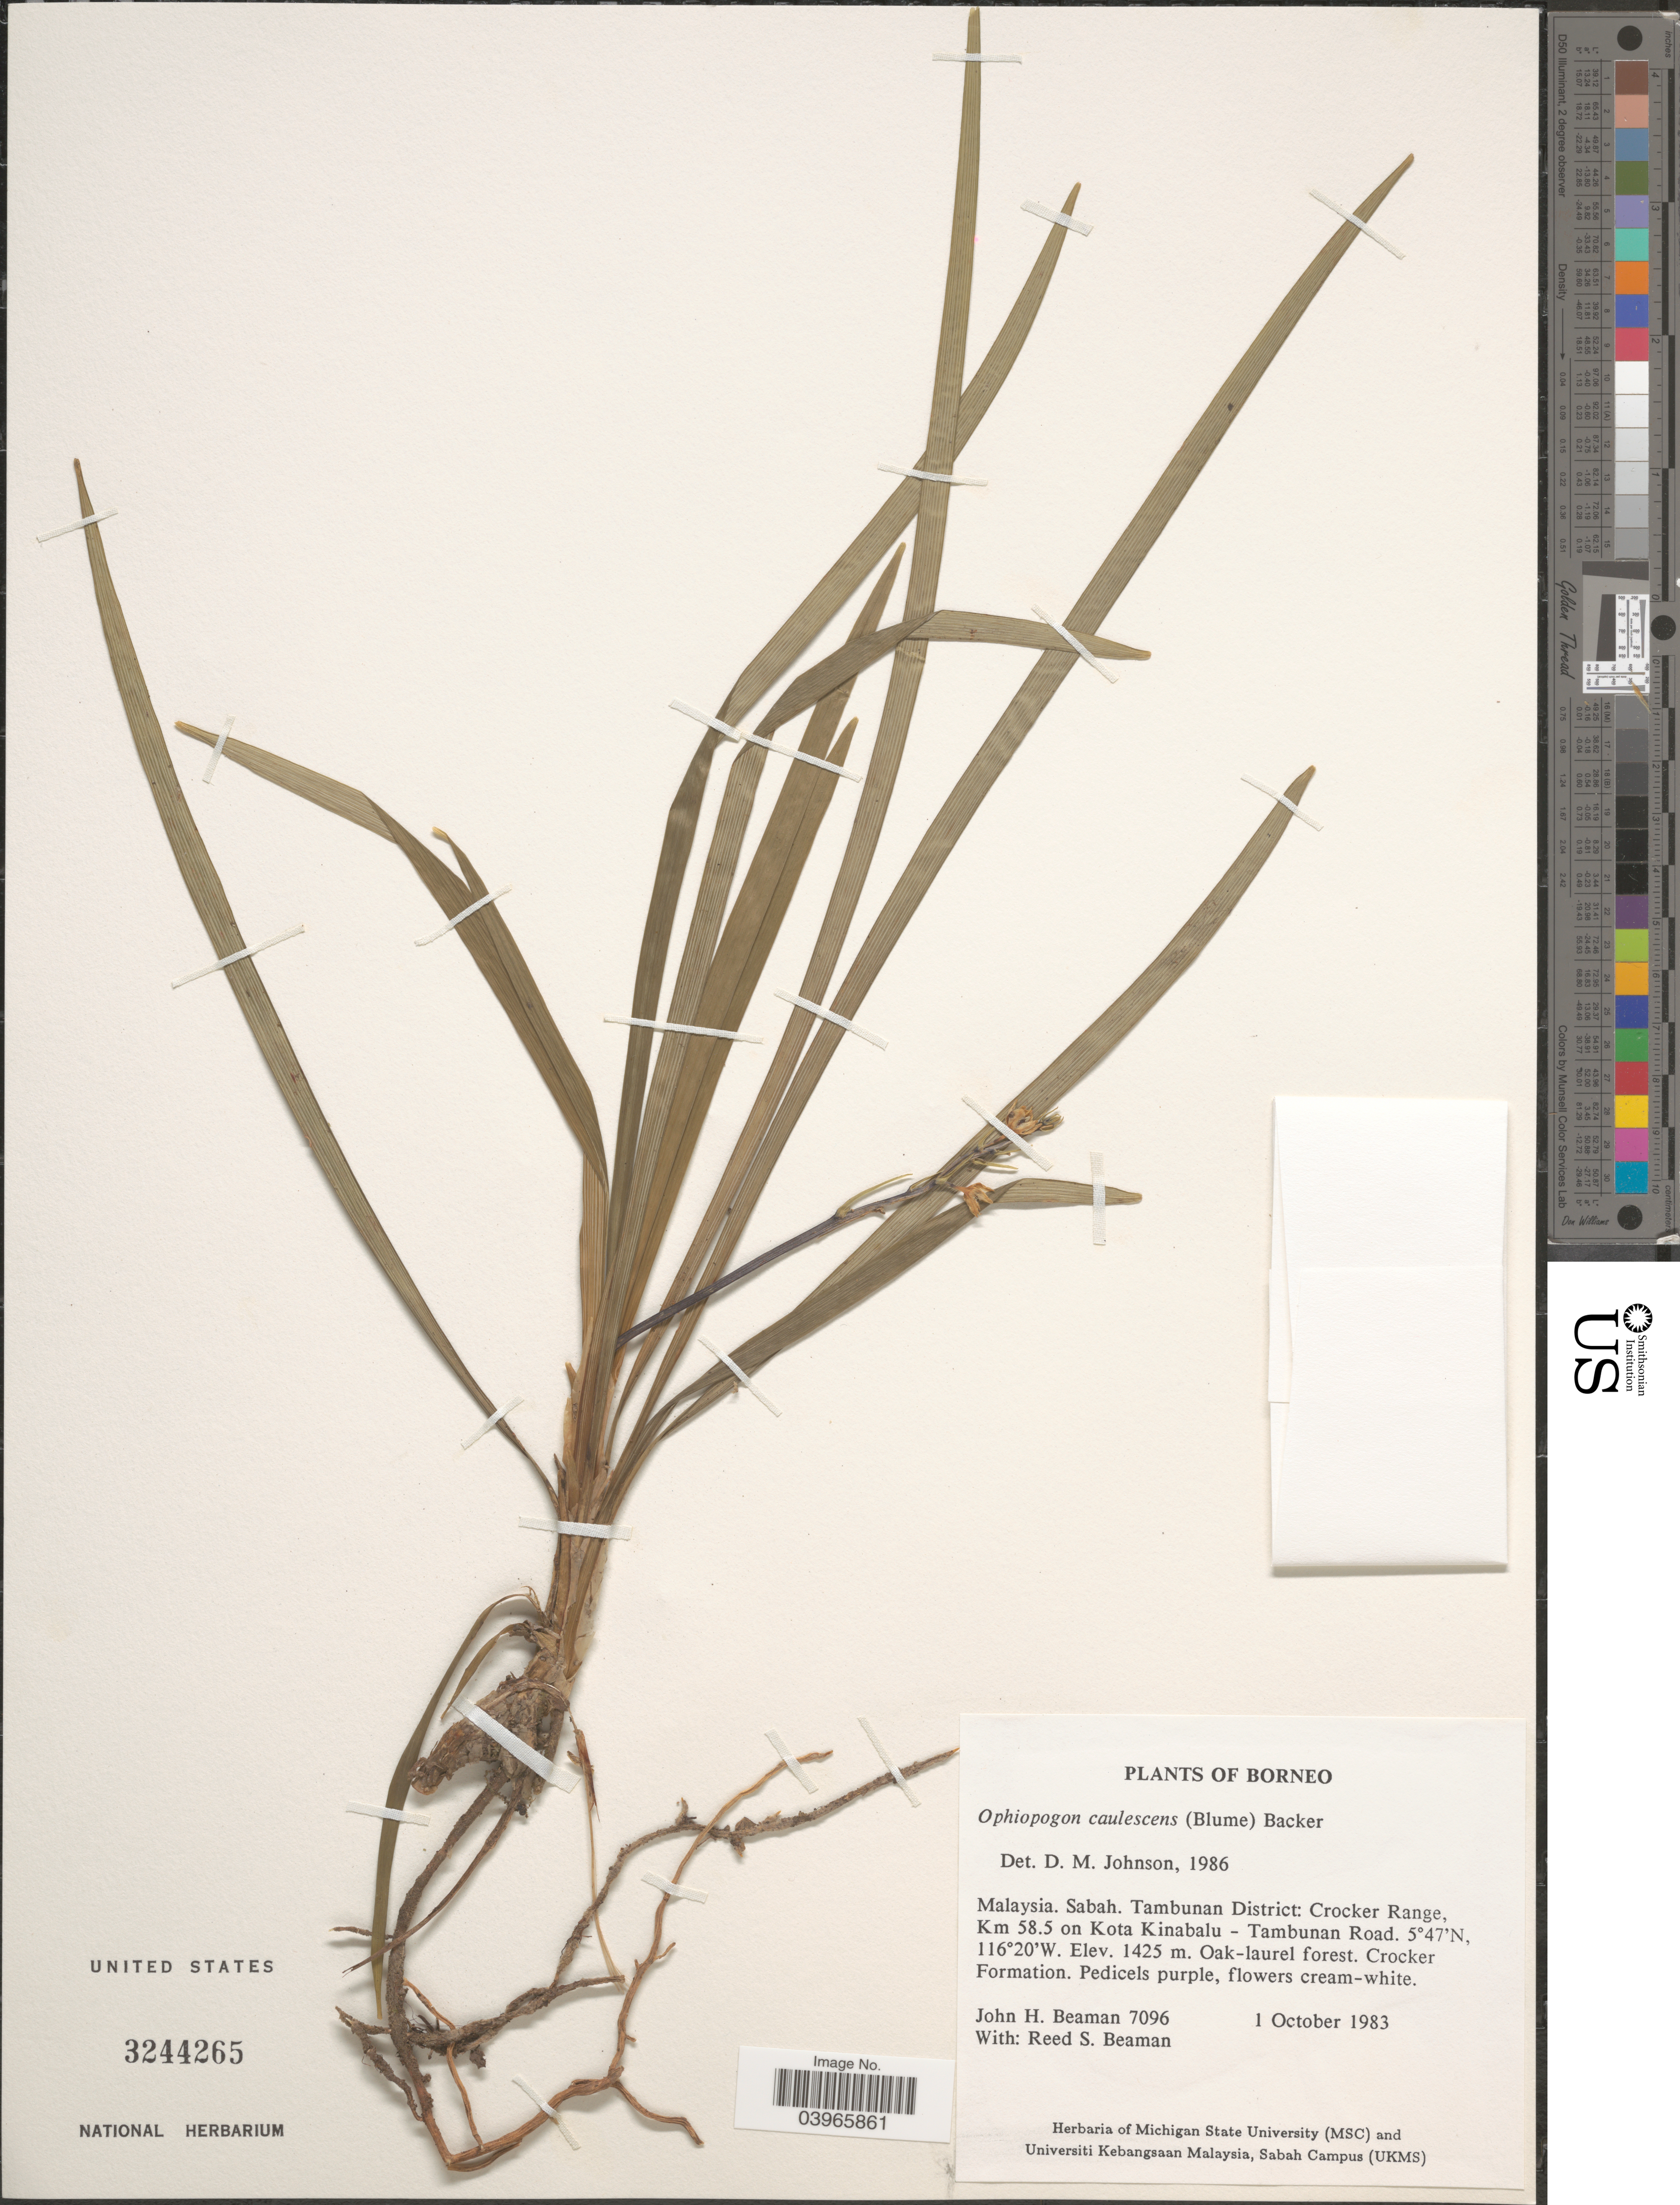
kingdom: Plantae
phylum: Tracheophyta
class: Liliopsida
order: Asparagales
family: Asparagaceae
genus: Ophiopogon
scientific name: Ophiopogon caulescens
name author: (Blume) Backer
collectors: J. H. Beaman & R. S. Beaman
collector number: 7096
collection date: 1983-10-01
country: Malaysia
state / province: Sabah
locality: Borneo. Tambunan District: Crocker Range, Km 58.5 on Kota Kinabalu - Tambunan Road. Crocker Formation.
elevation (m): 1425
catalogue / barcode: US 3244265